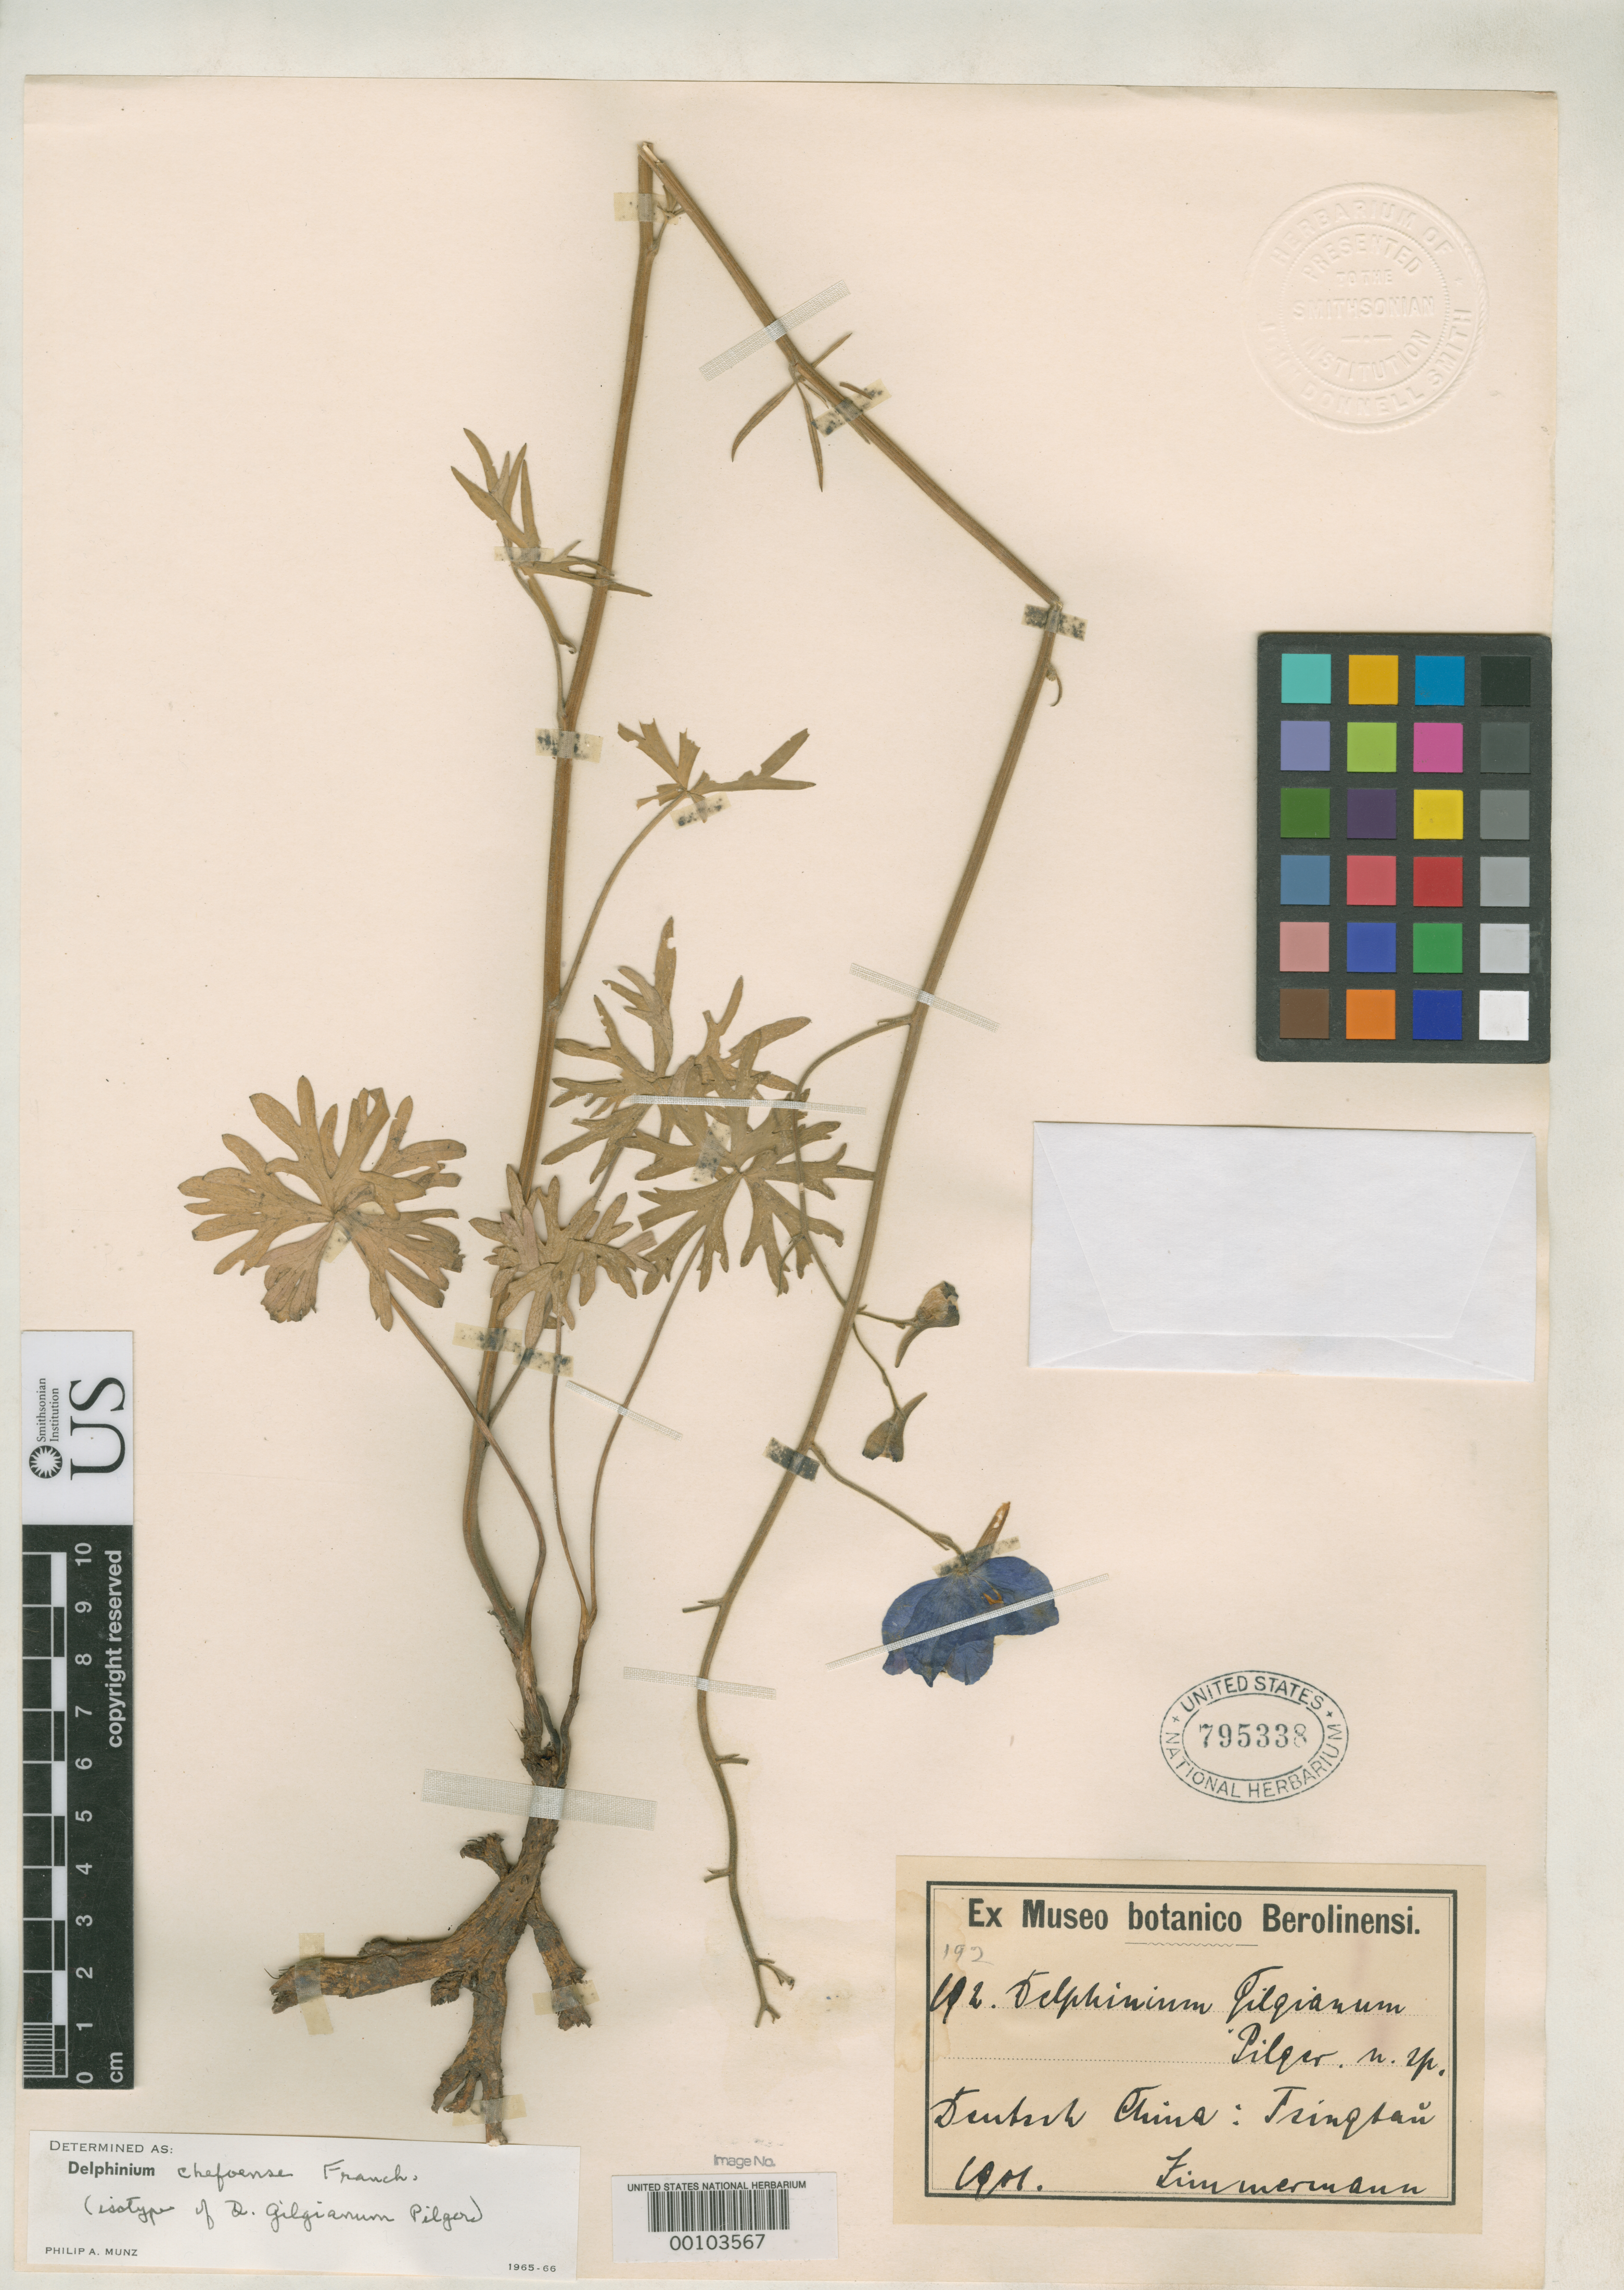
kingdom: Plantae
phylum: Tracheophyta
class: Magnoliopsida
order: Ranunculales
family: Ranunculaceae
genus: Delphinium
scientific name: Delphinium gilgianum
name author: Pilg. in Engl.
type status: Isotype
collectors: F. von Zimmermann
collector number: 192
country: China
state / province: Shandong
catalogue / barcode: US 795338